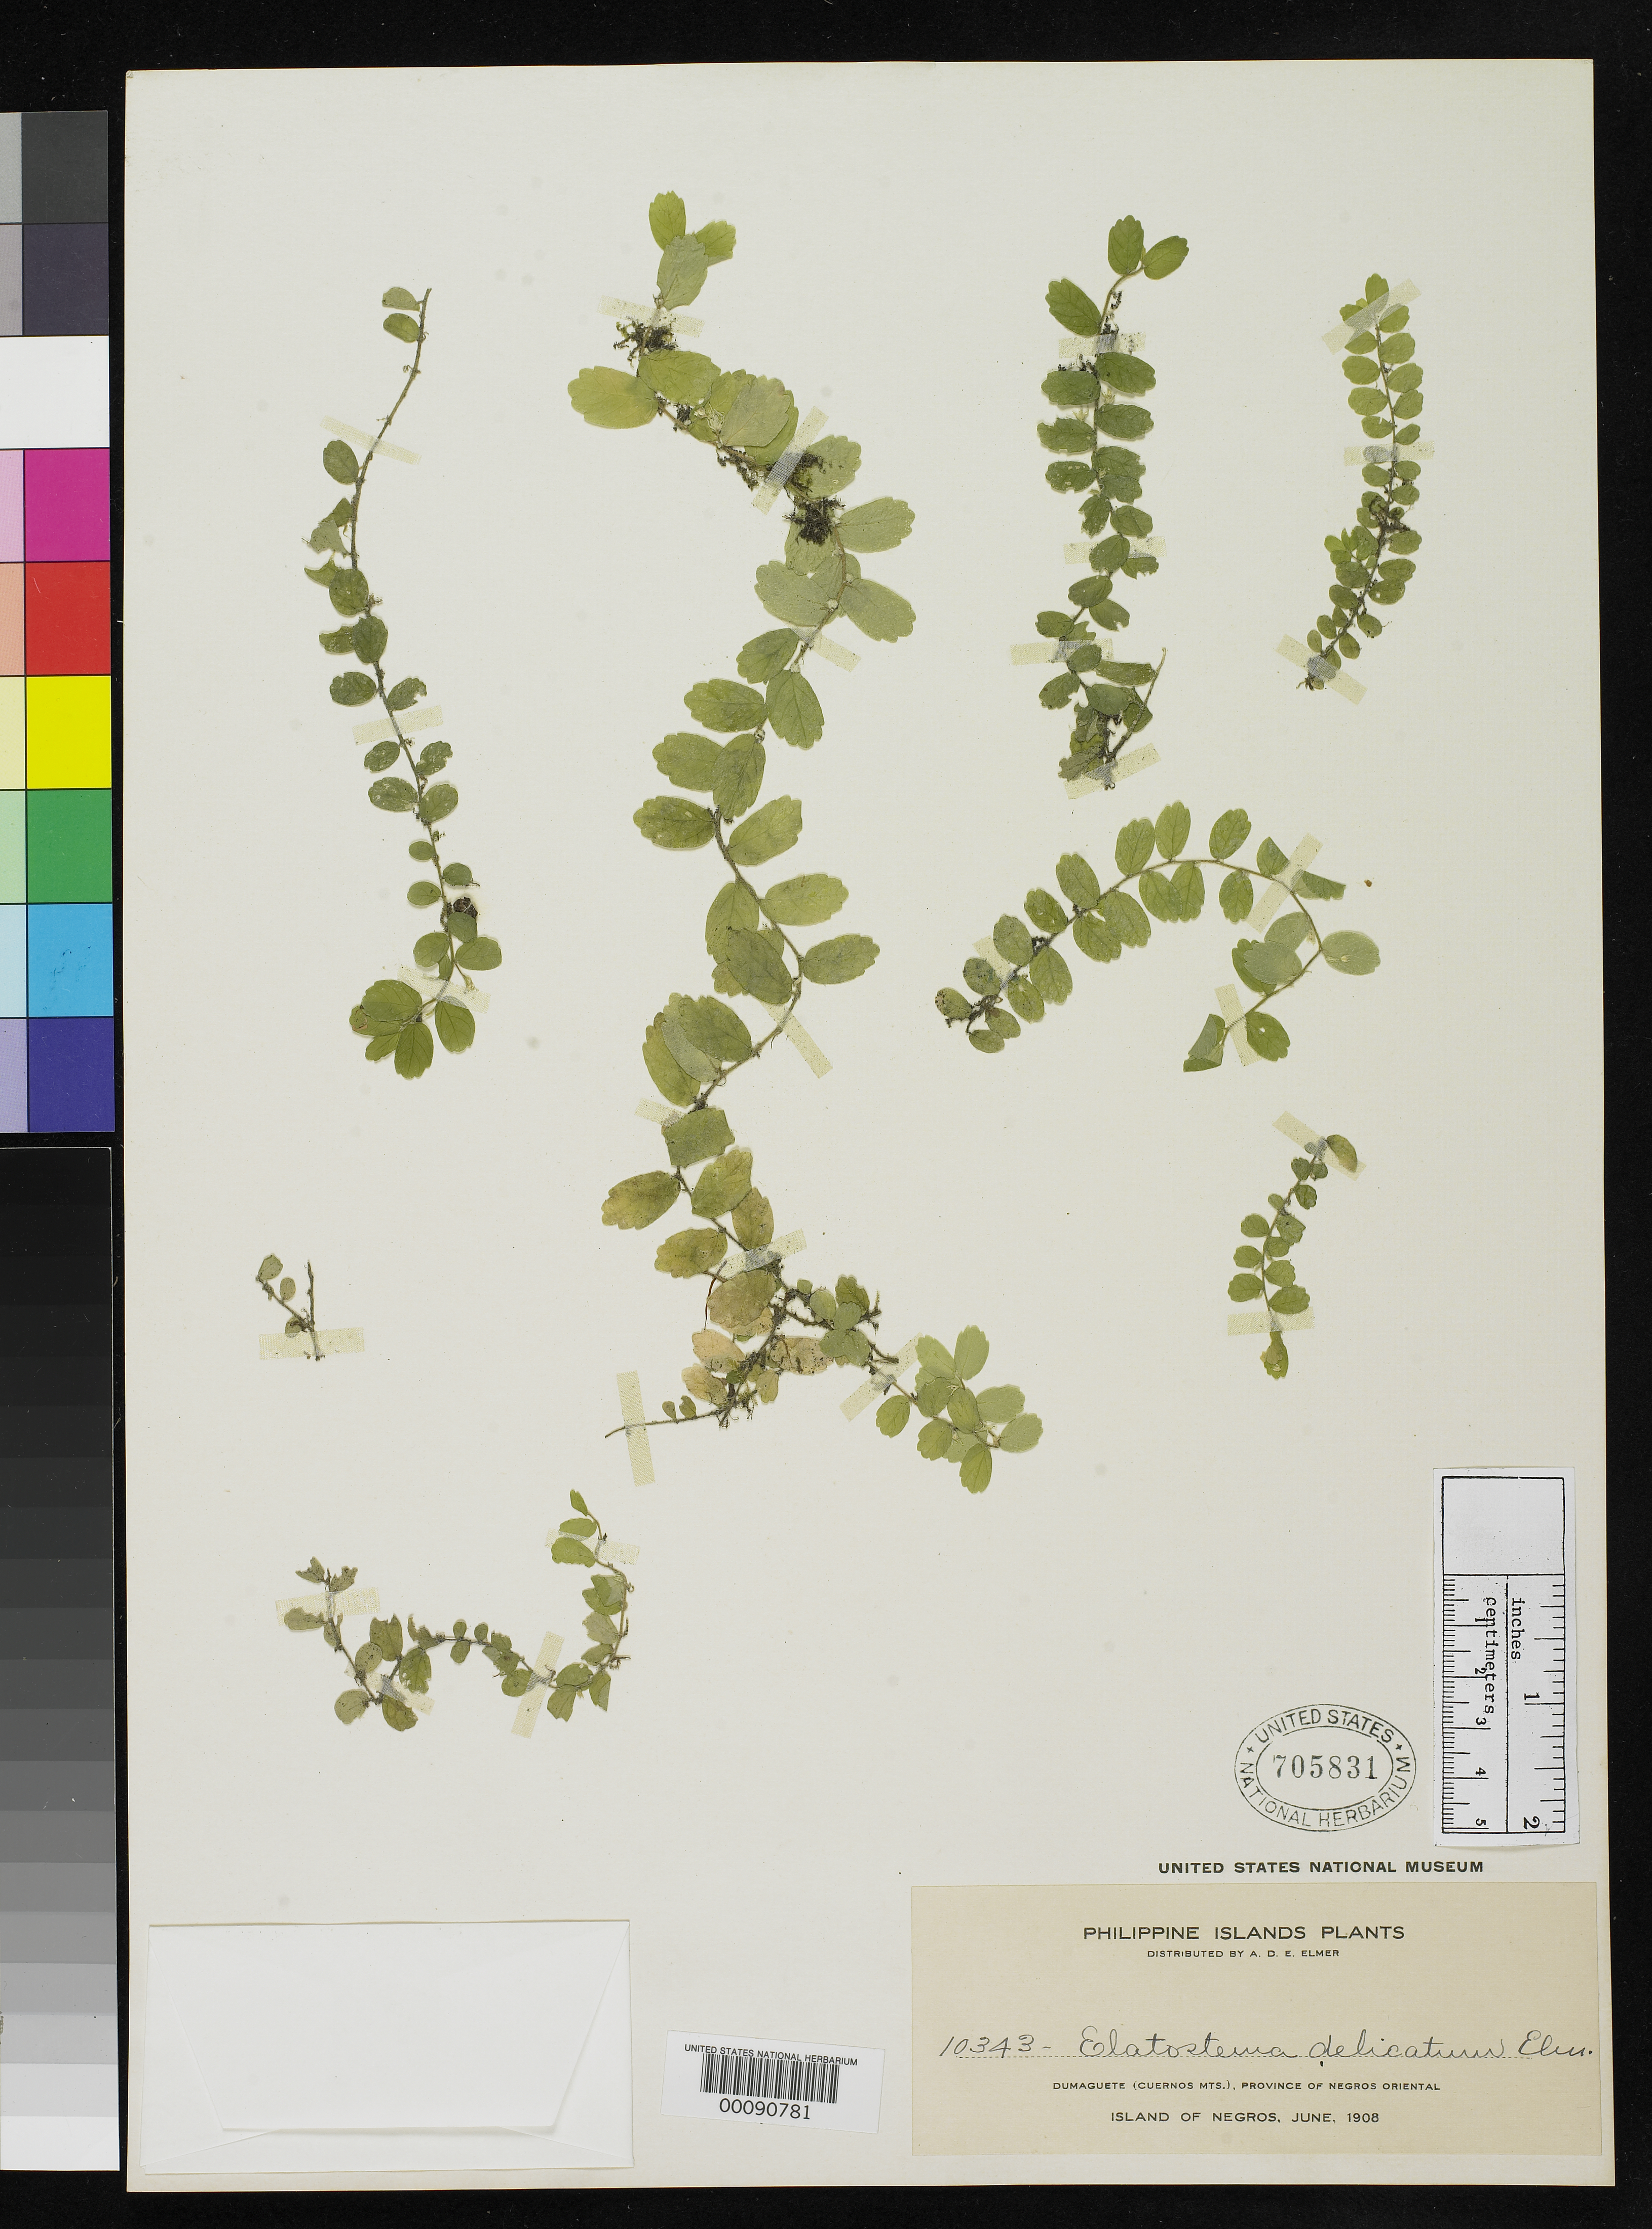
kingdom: Plantae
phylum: Tracheophyta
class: Magnoliopsida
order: Rosales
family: Urticaceae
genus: Elatostema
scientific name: Elatostema delicatum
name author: Elmer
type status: Isotype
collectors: A. D. E. Elmer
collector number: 10343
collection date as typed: Jun 1908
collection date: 1908-06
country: Philippines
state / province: Central Visayas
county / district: Negros Oriental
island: Negros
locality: Dumaguete, Cuernos Mts.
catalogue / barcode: US 705831